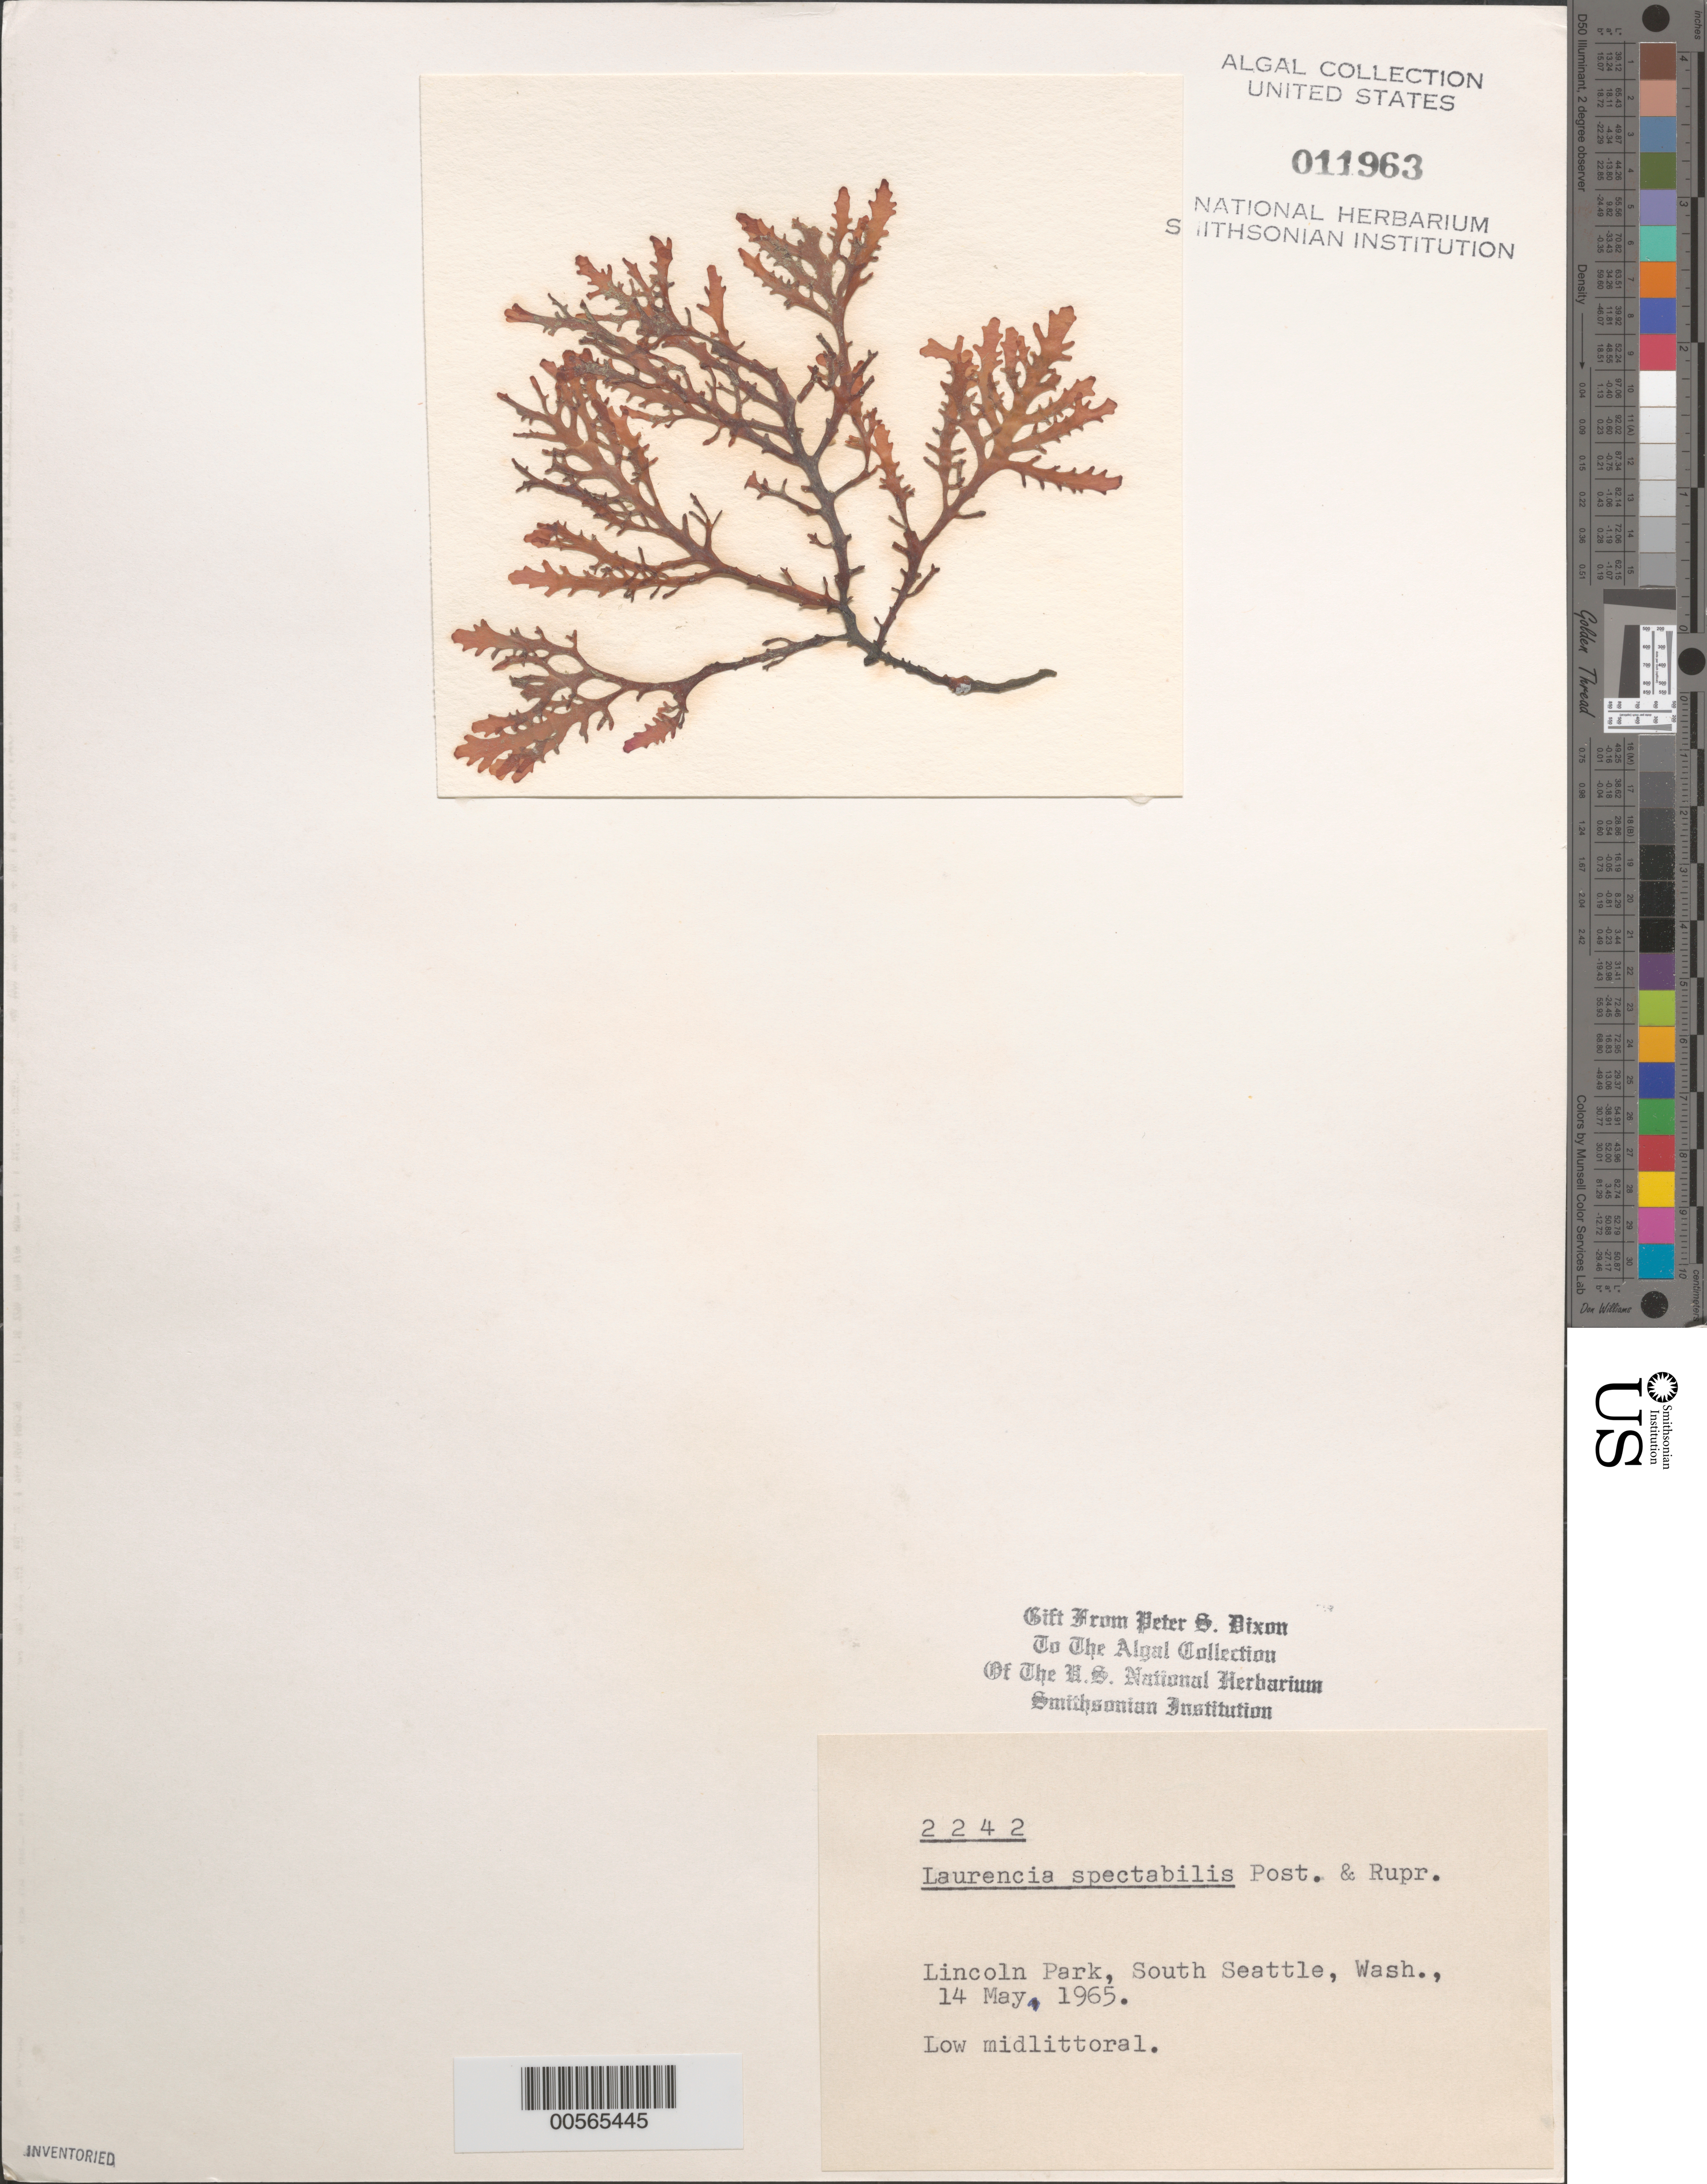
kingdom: Plantae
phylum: Rhodophyta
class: Florideophyceae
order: Ceramiales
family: Rhodomelaceae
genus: Osmundea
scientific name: Osmundea spectabilis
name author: (Postels & Rupr.) K.W. Nam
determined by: Algae name updating Project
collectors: P. S. Dixon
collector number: PSD 2242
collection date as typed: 14 May 1965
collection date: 1965-05-14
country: United States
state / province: Washington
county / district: King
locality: Lincoln Park, west Seattle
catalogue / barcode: US 11963